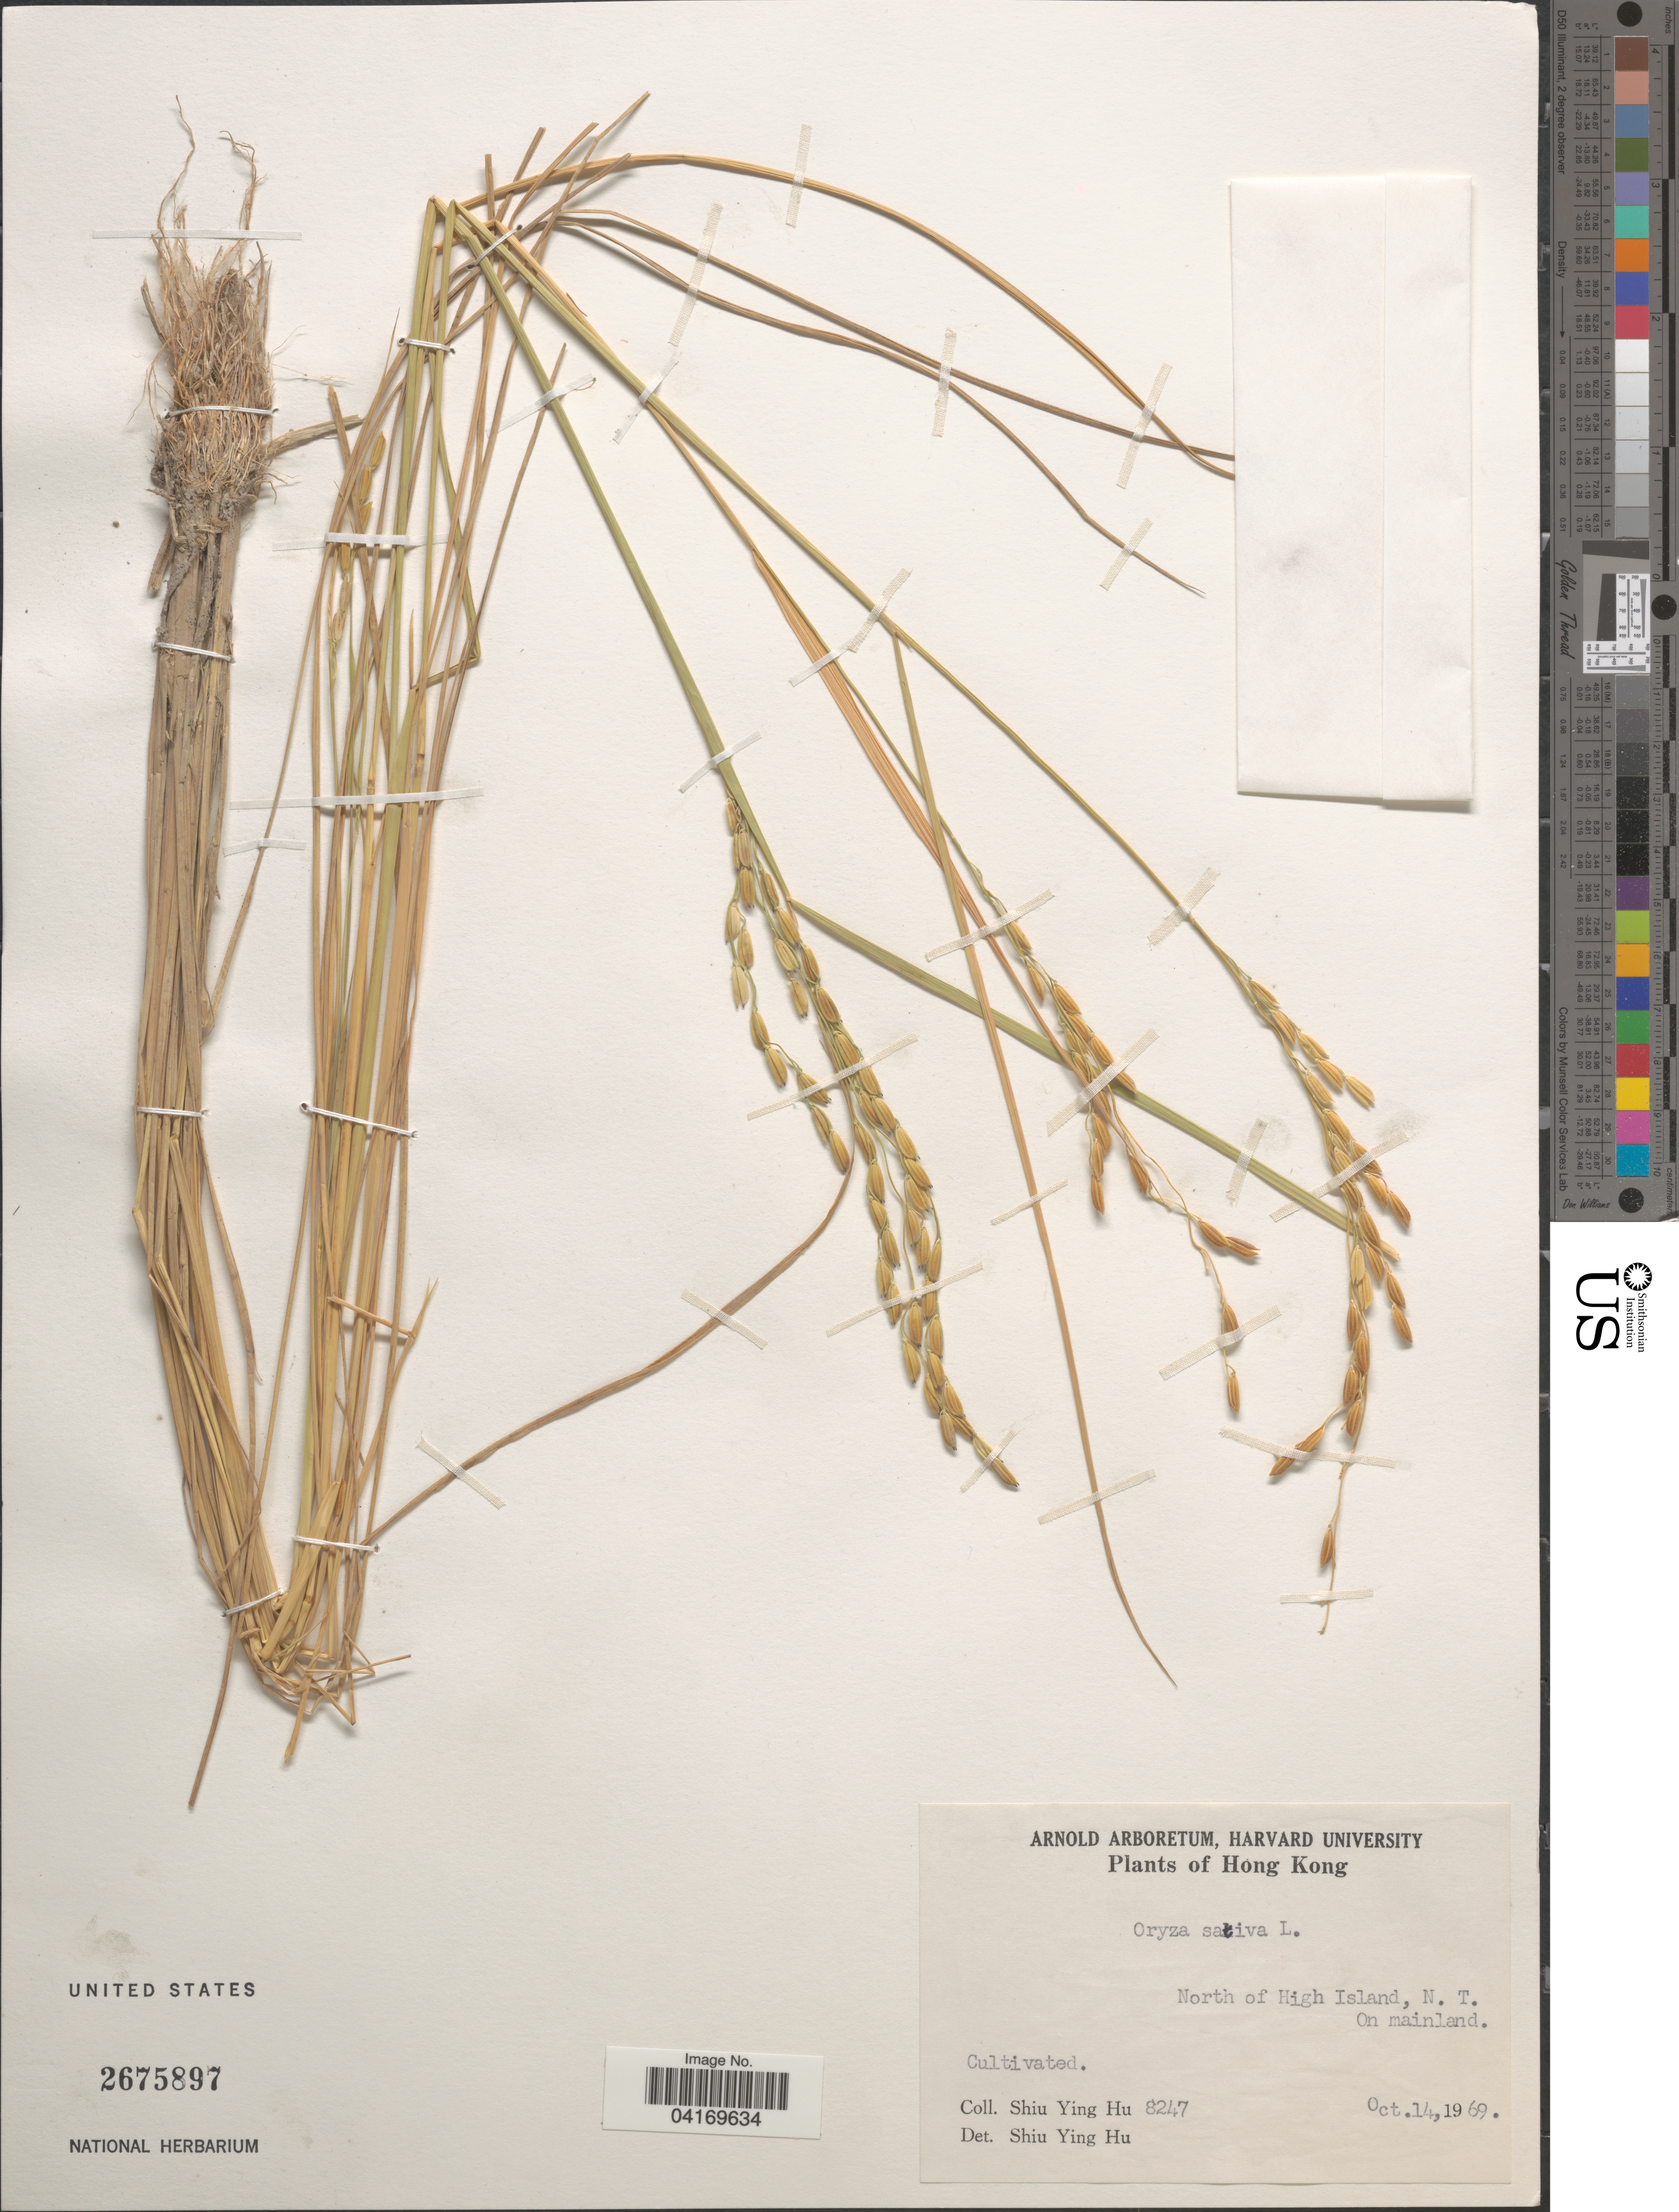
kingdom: Plantae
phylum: Tracheophyta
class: Liliopsida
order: Poales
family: Poaceae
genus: Oryza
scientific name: Oryza sativa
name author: L.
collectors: S. Y. Hu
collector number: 8247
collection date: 1969-10-14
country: China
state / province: Hong Kong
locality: North of High Island, N. T. On mainland.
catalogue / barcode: US 2675897